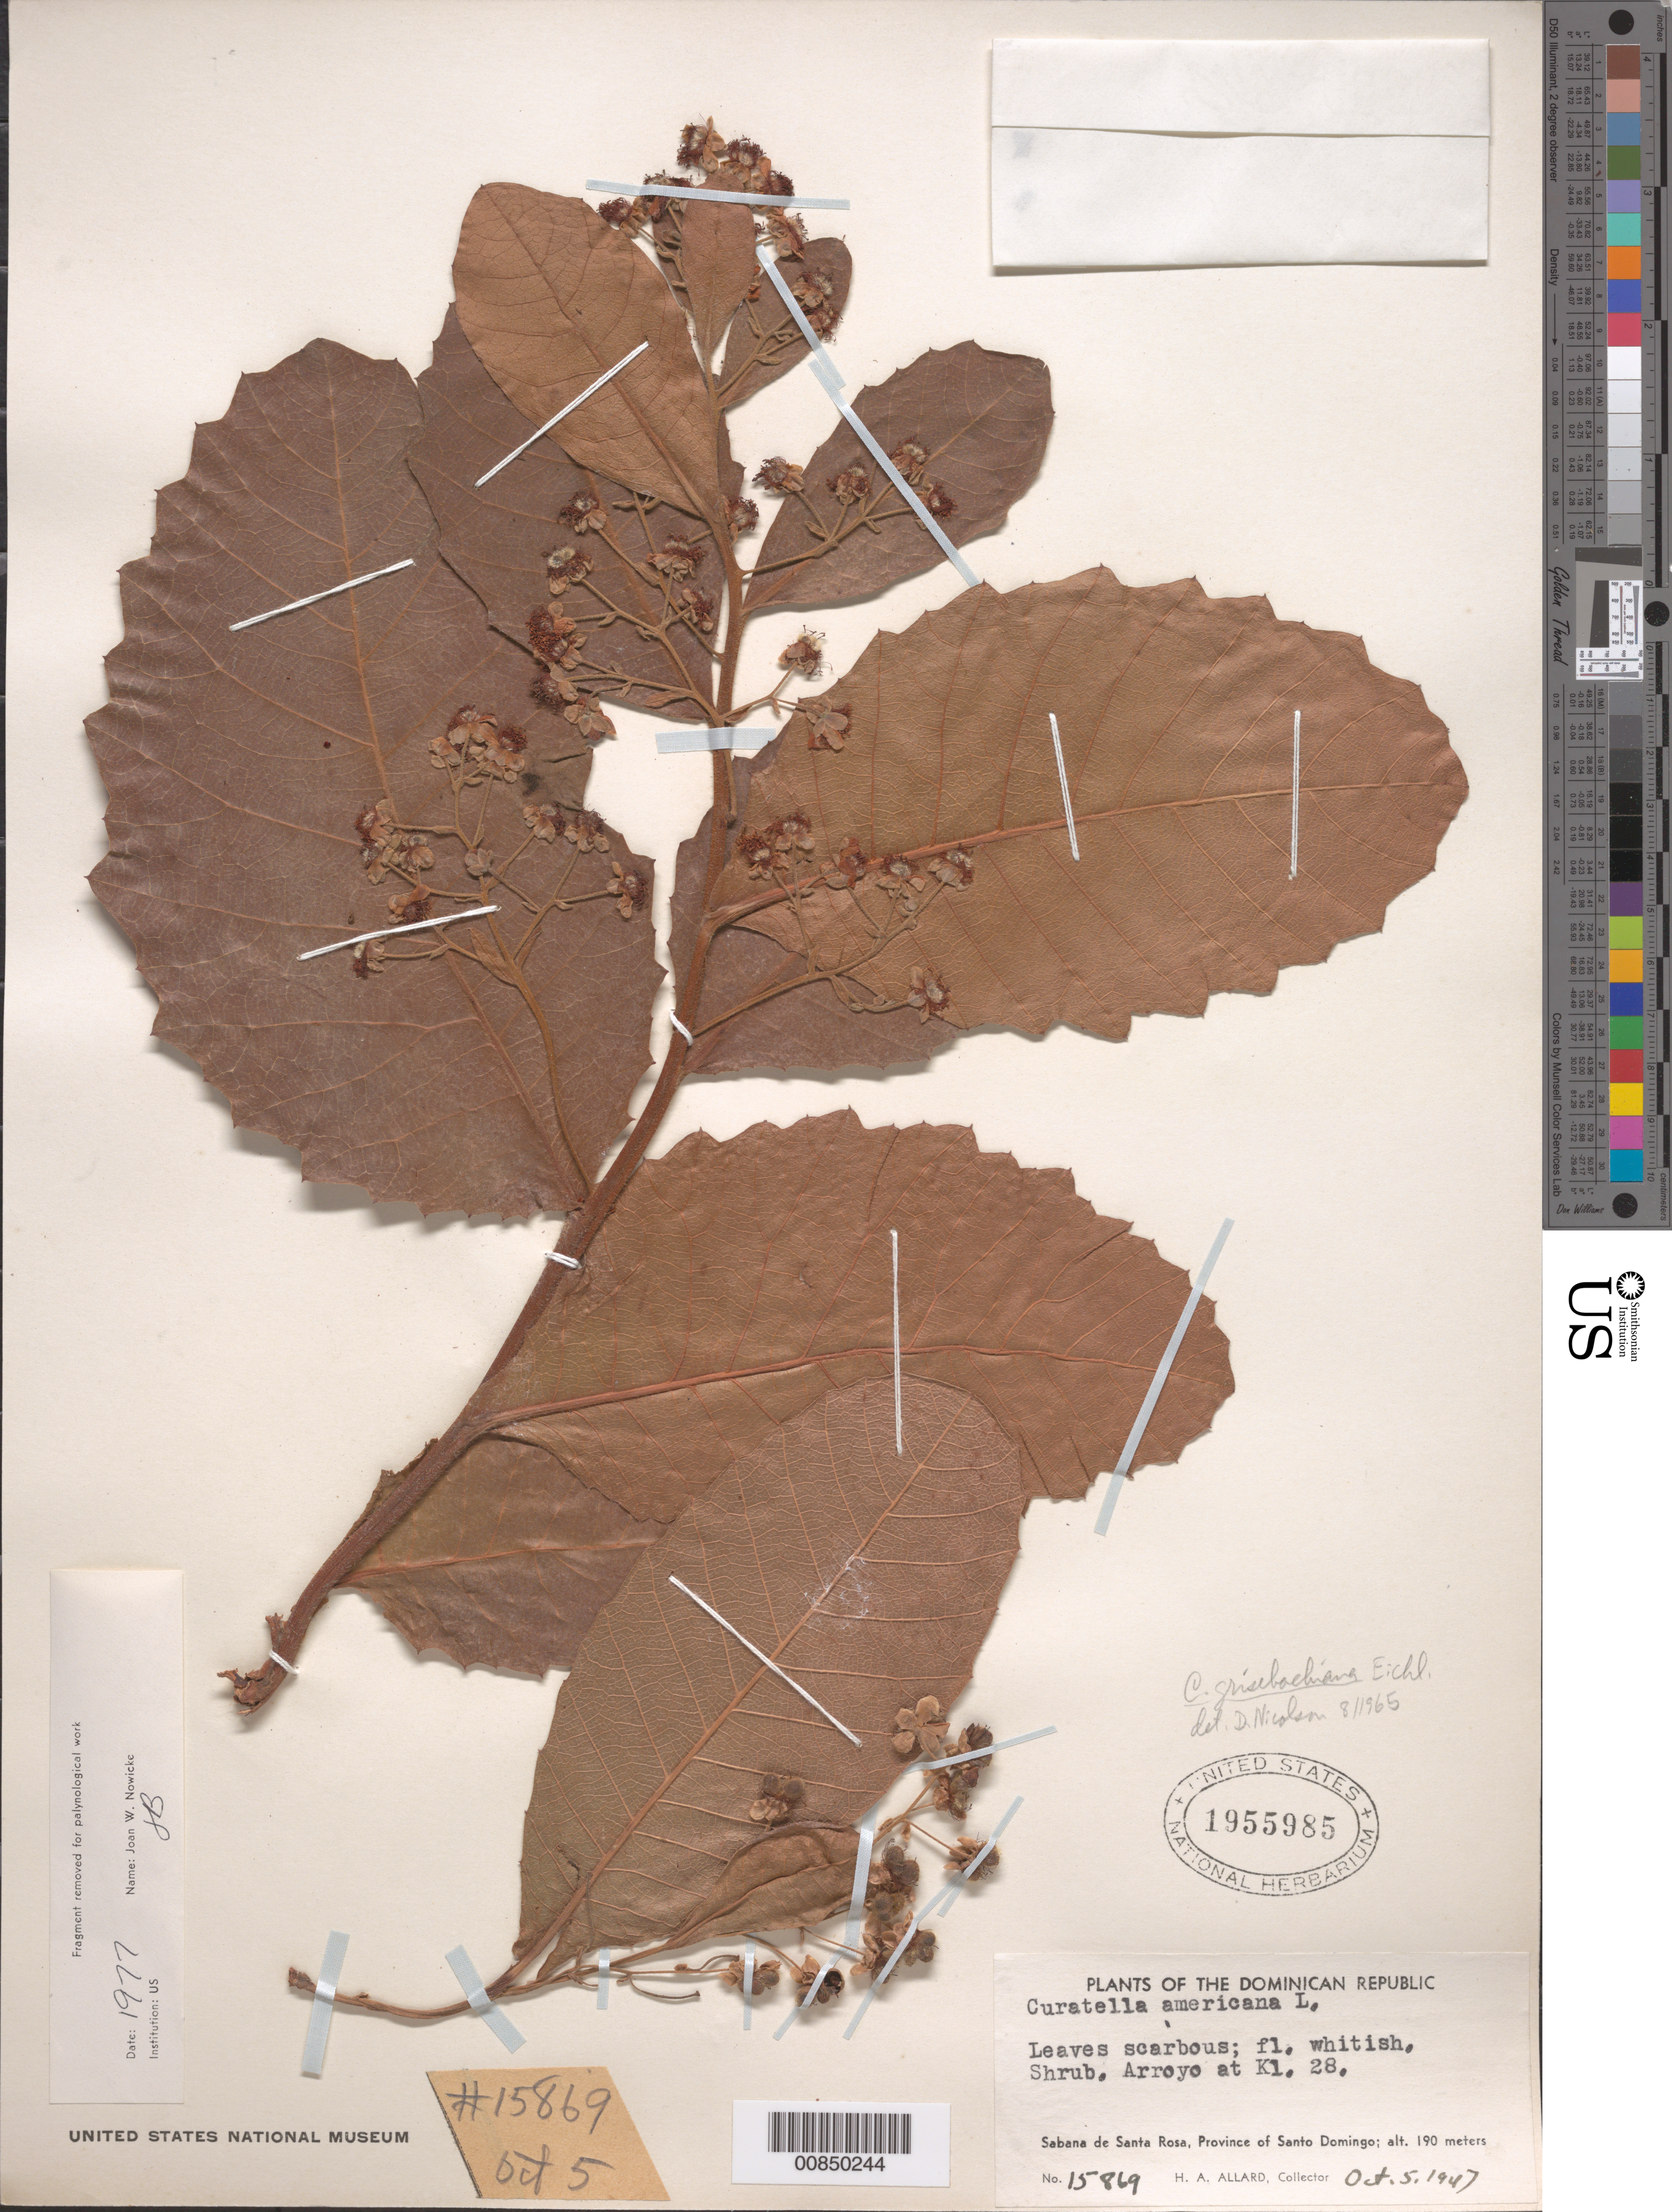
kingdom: Plantae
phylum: Tracheophyta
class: Magnoliopsida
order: Dilleniales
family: Dilleniaceae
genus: Curatella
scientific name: Curatella americana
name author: L.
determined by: Nicolson, Dan H.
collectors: H. A. Allard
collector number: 15869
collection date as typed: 05 Oct 1947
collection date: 1947-10-05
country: Dominican Republic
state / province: Distrito Nacional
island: Hispaniola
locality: Sabana de Santa Rosa, Arroyo at Kl. 28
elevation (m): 190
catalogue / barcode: US 1955985